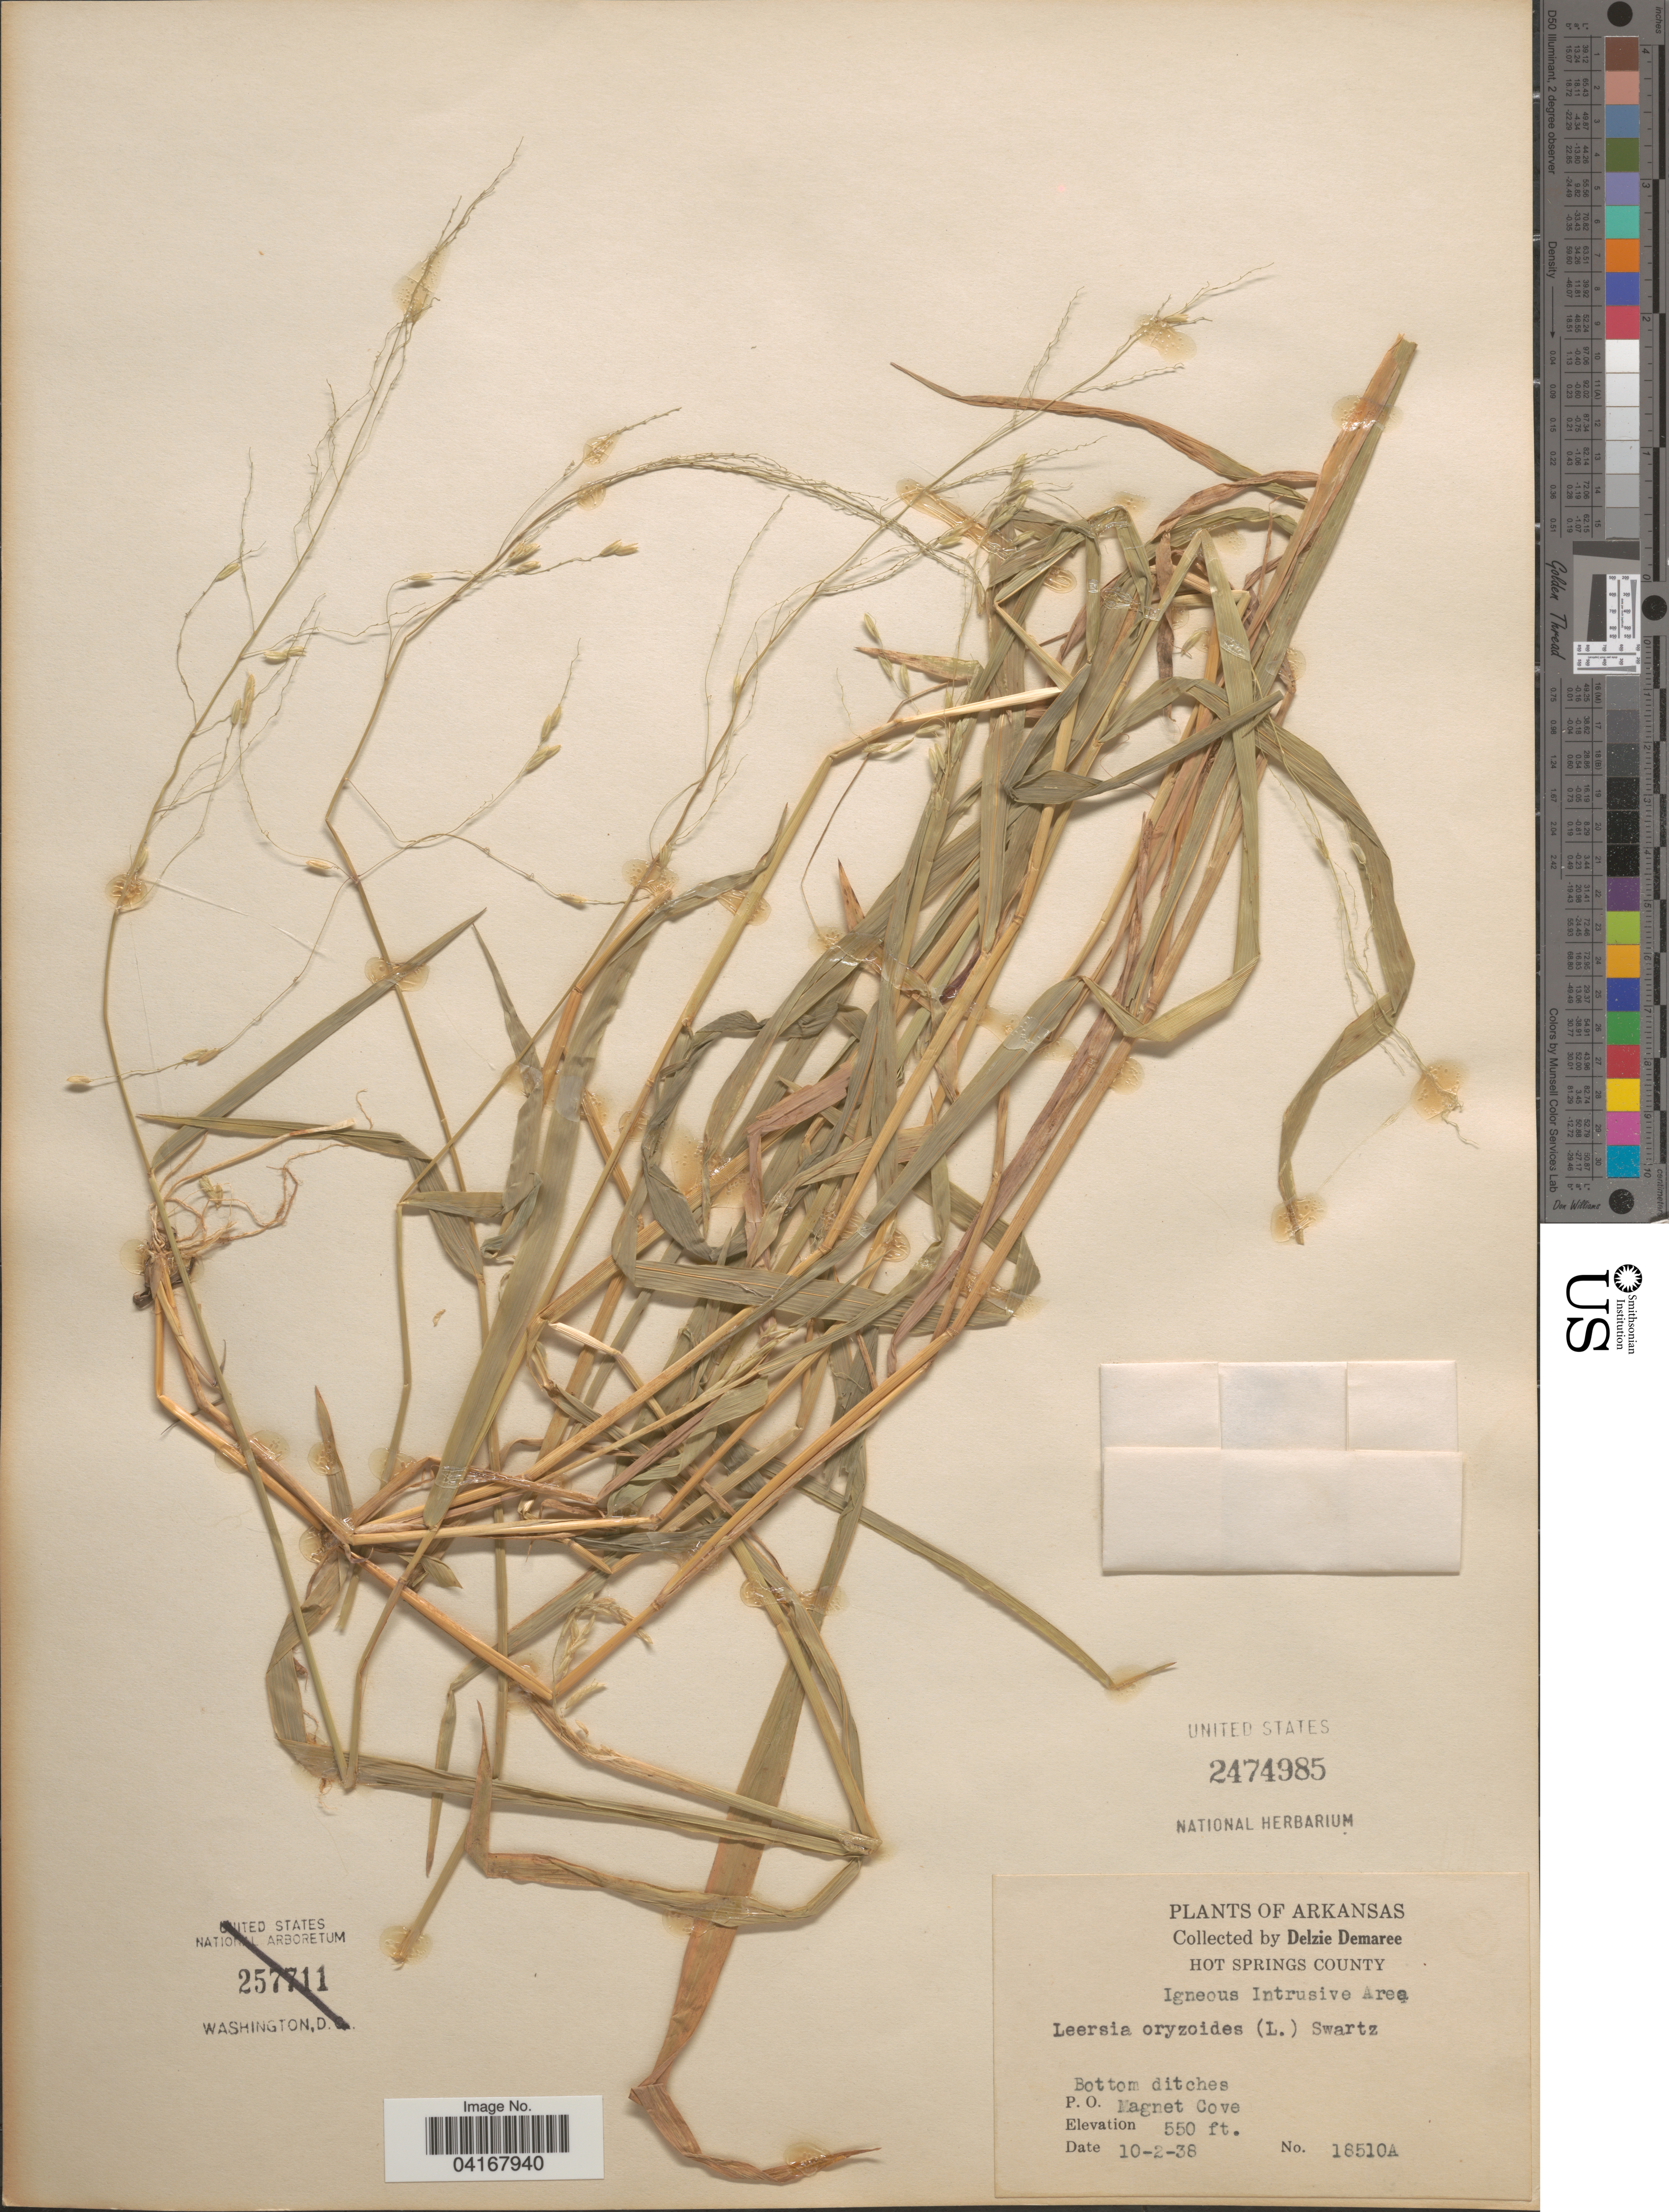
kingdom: Plantae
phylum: Tracheophyta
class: Liliopsida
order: Poales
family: Poaceae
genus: Leersia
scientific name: Leersia oryzoides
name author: (L.) Sw.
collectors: D. Demaree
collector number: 18510A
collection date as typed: Transcribed d/m/y: 2/10/38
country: United States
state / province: Arkansas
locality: Hot Springs County. P.O. Magnet Cove.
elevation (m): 168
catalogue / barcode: US 2474985